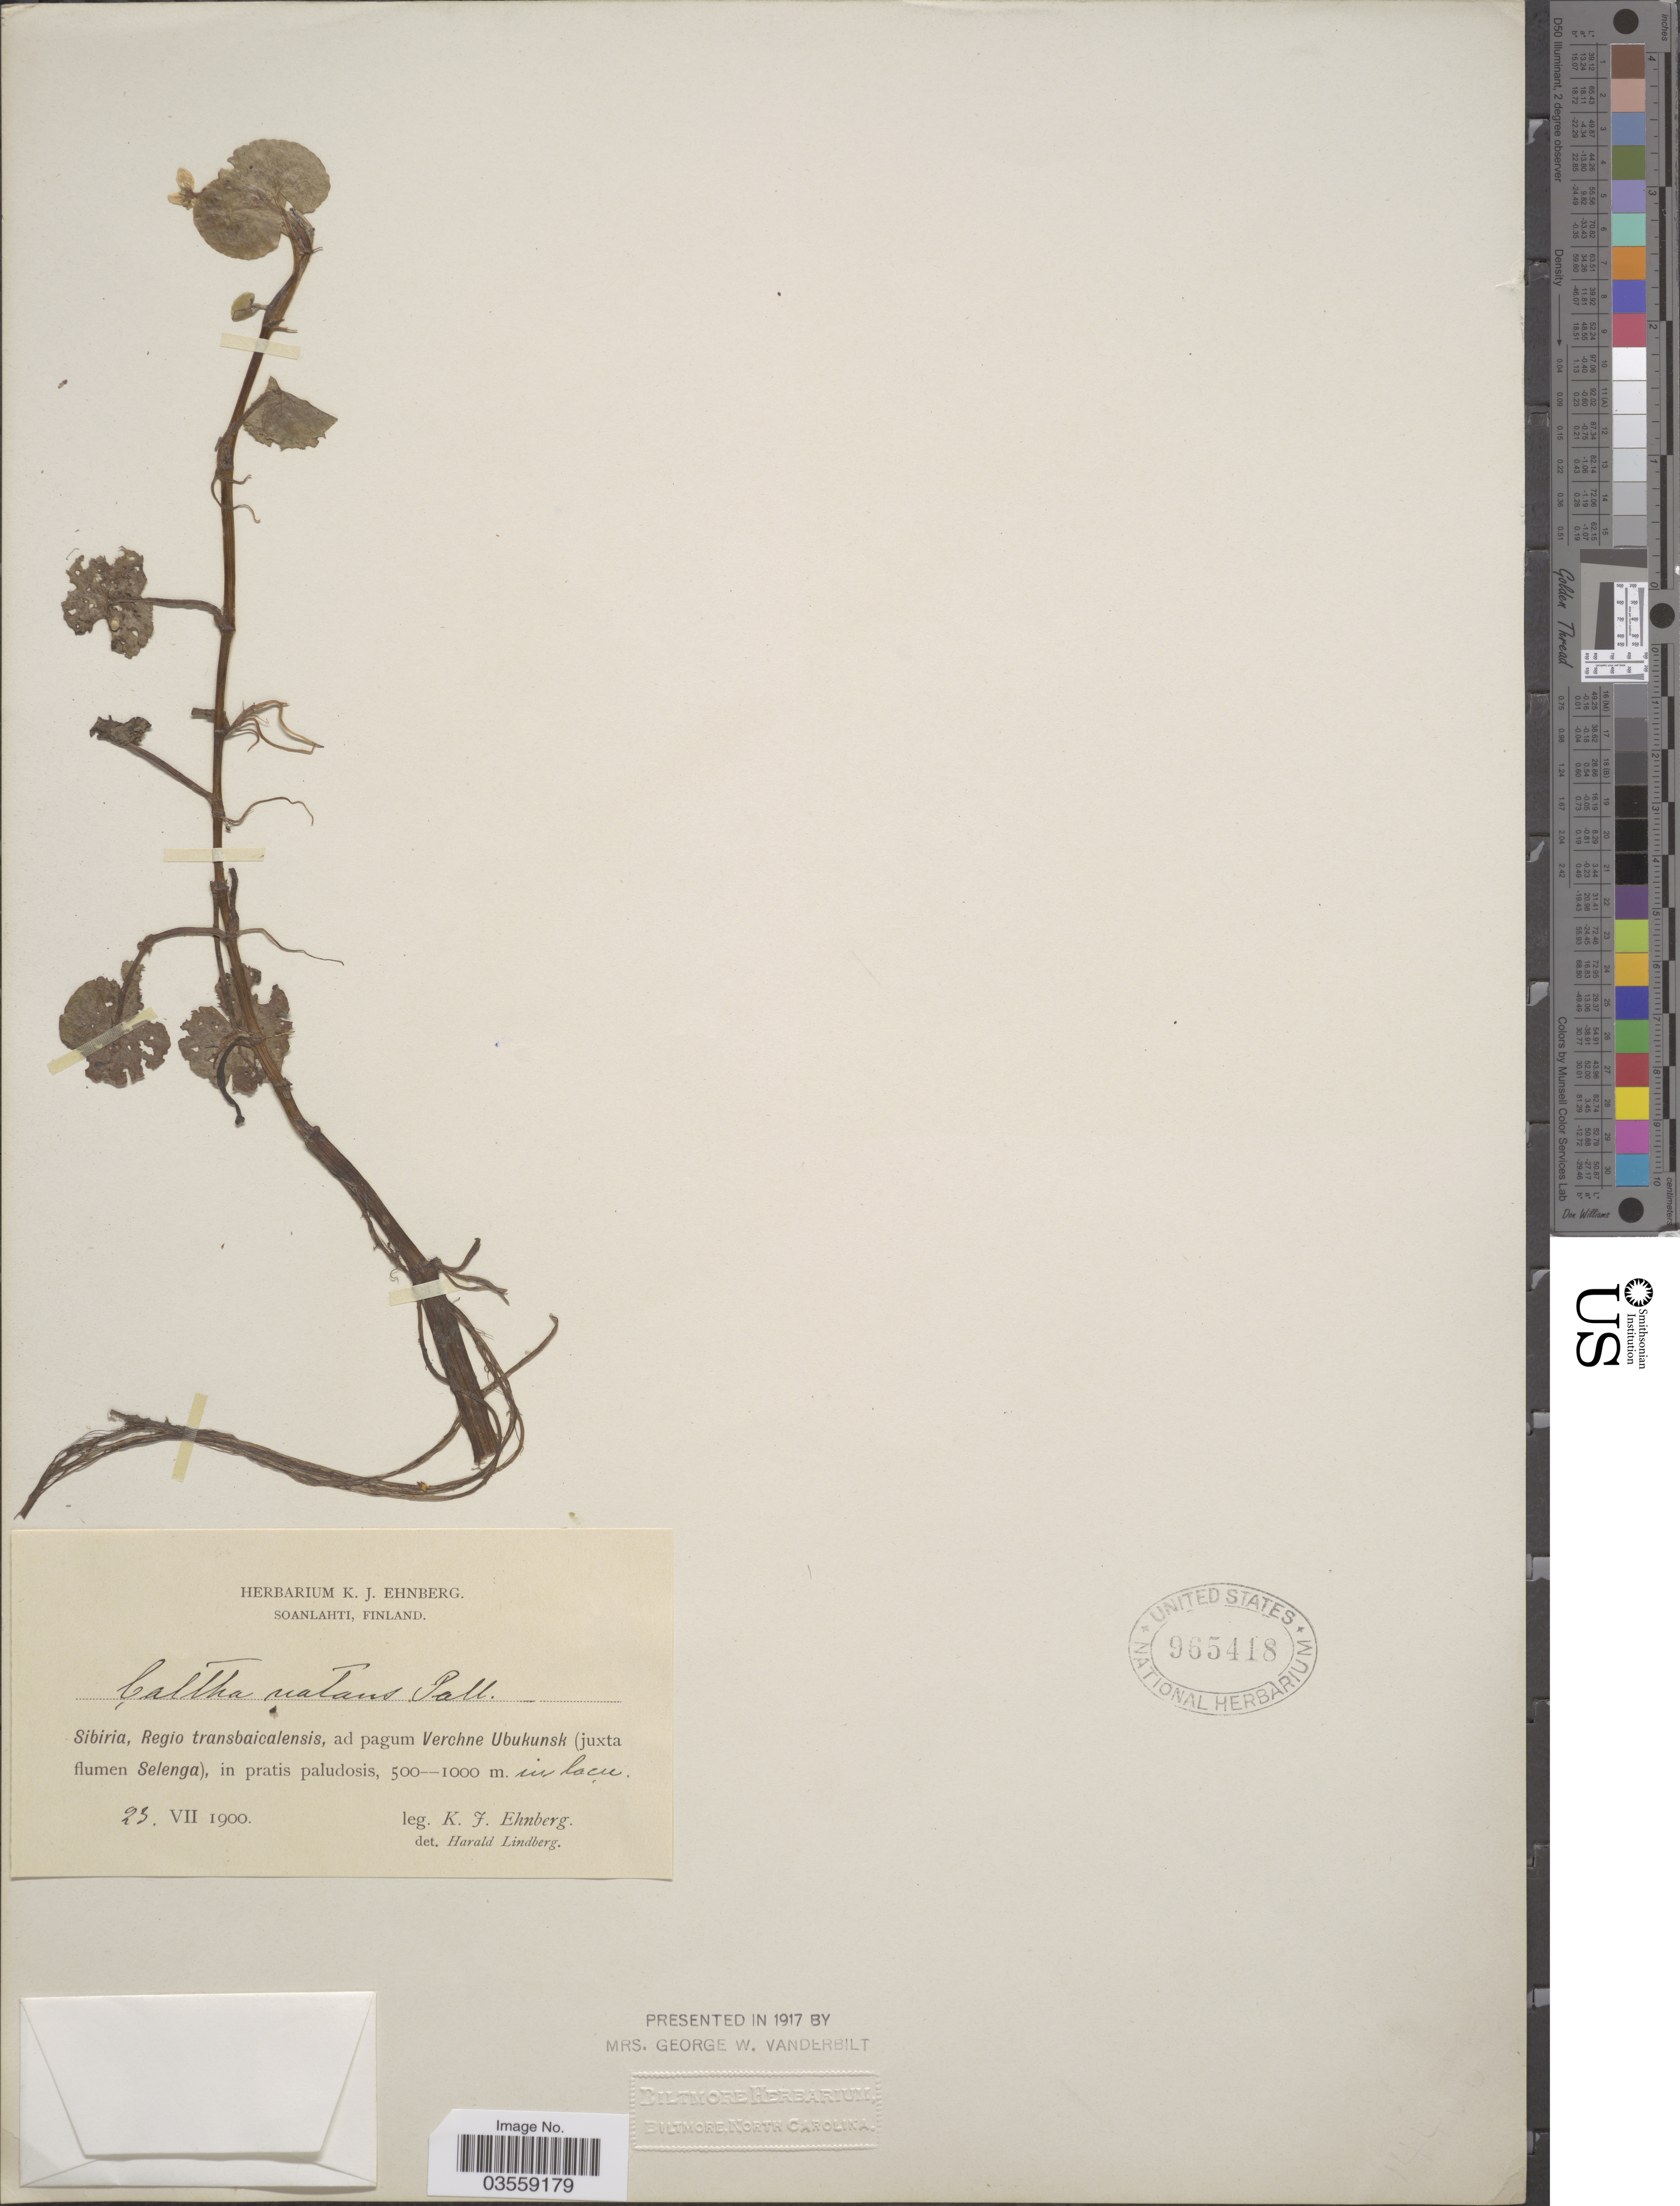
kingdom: Plantae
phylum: Tracheophyta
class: Magnoliopsida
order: Ranunculales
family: Ranunculaceae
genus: Caltha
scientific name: Caltha natans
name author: Pall.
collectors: K. Ehnberg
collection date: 1900-07-23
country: Russian Federation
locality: Sibiria, Regio transbaicalensis, ad pagum Verchne Ubukunsk (juxta flumen Selenga), in pratis paludosis.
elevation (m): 500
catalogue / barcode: US 965418